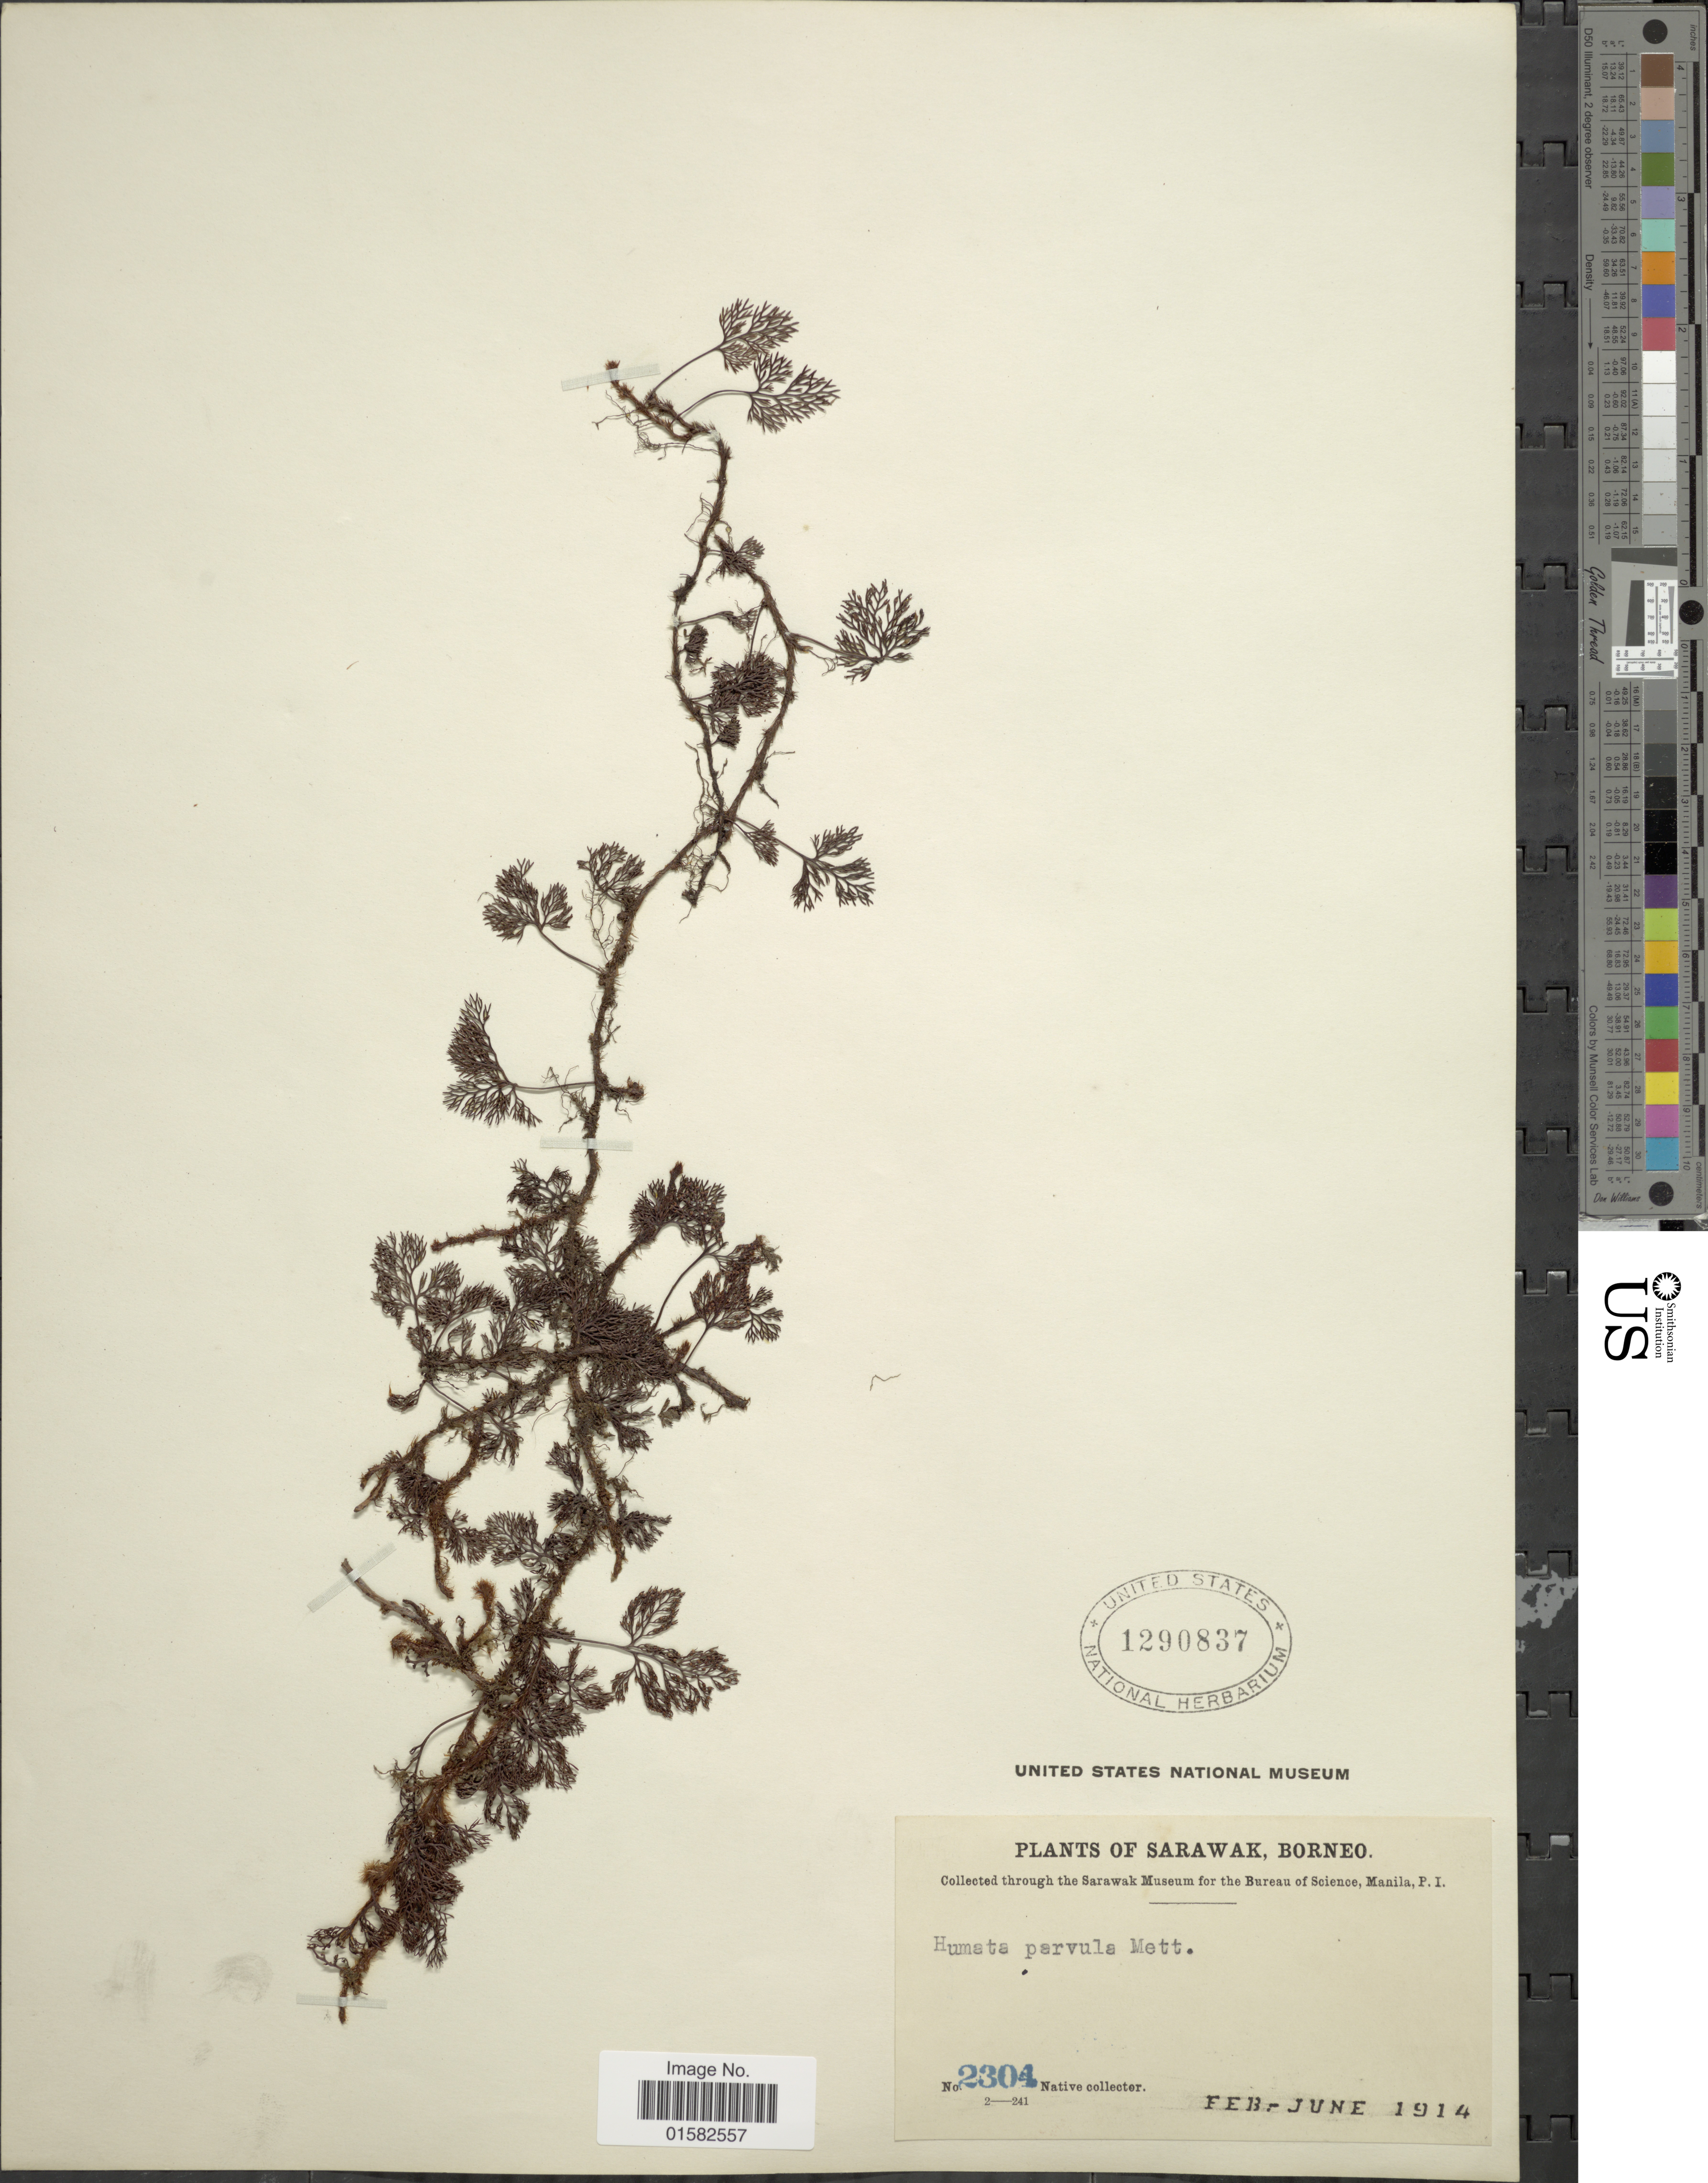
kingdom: Plantae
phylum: Tracheophyta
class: Polypodiopsida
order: Polypodiales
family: Davalliaceae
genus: Humata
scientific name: Humata parvula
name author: (Wall. ex Hook. & Grev.) Mett.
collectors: Native collector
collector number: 2304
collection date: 1914-02/1914-06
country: Malaysia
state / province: Sarawak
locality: Borneo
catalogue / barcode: US 1290837